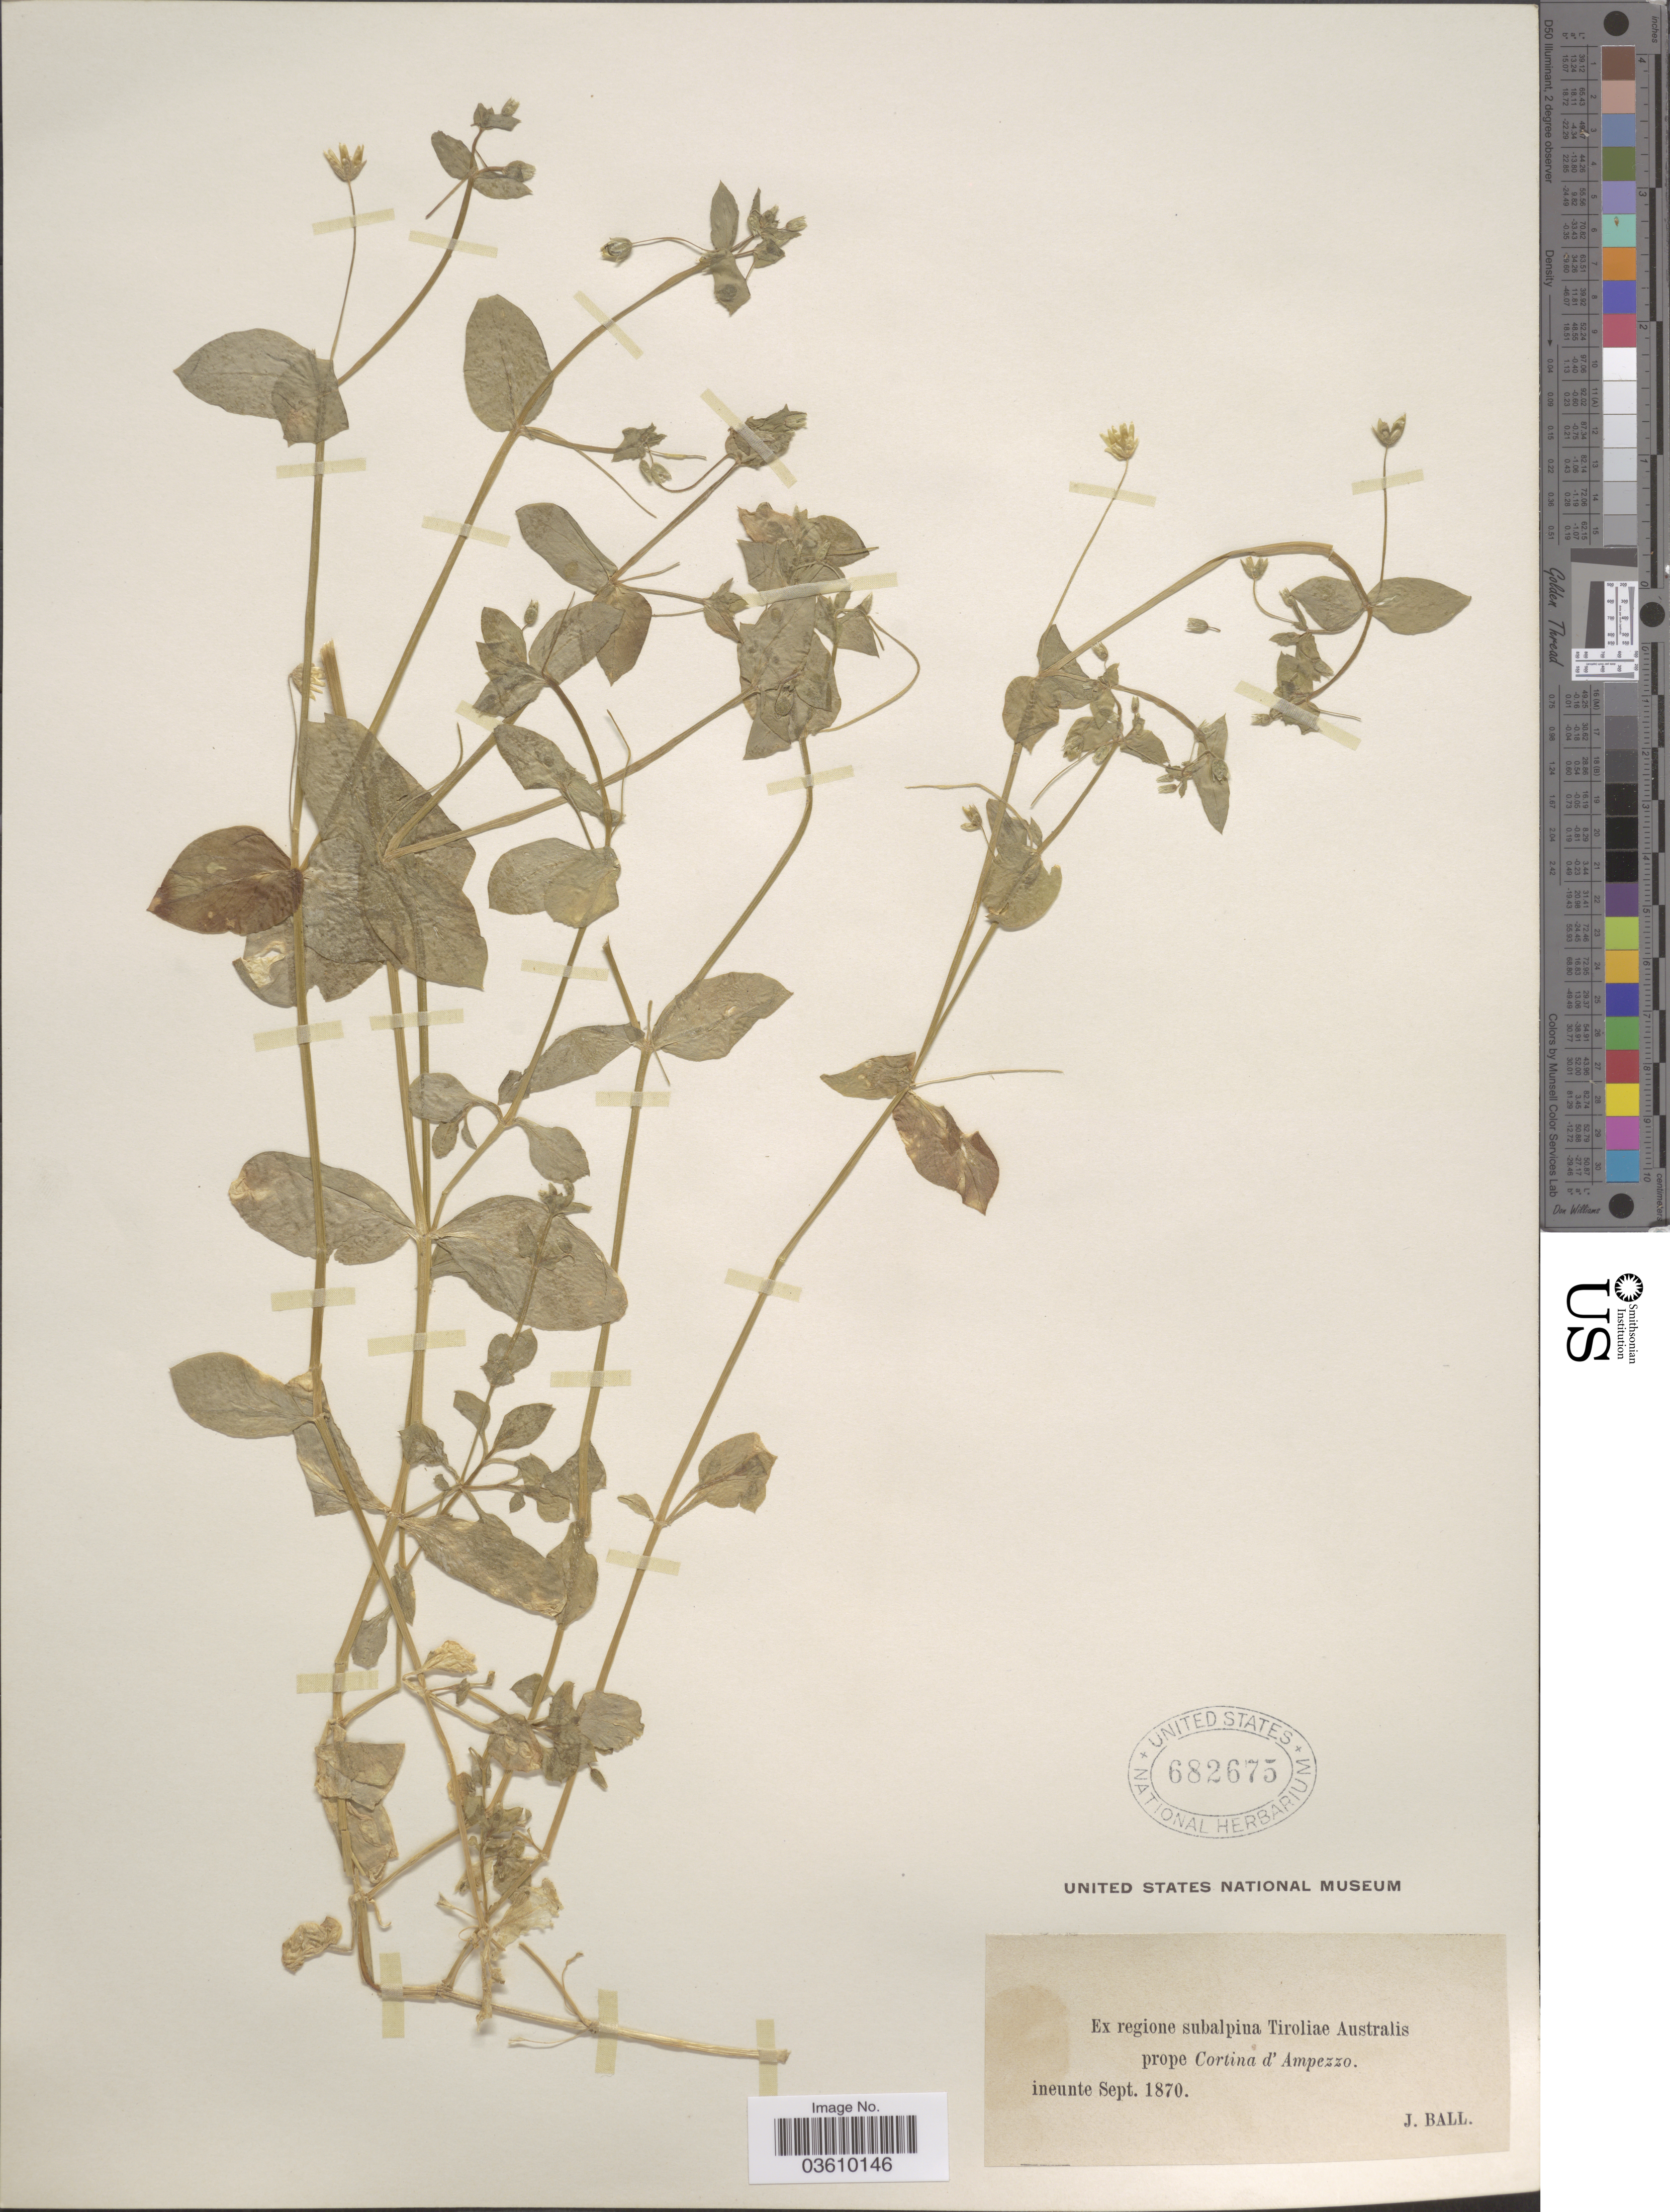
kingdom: Plantae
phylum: Tracheophyta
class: Magnoliopsida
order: Caryophyllales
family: Caryophyllaceae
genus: Stellaria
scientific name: Stellaria sp.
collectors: J. Ball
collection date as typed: ineunte Sept. 1870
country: Italy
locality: Ex regione subalpina Tiroliae Australis prope Cortina d'Ampezzo.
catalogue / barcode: US 682675